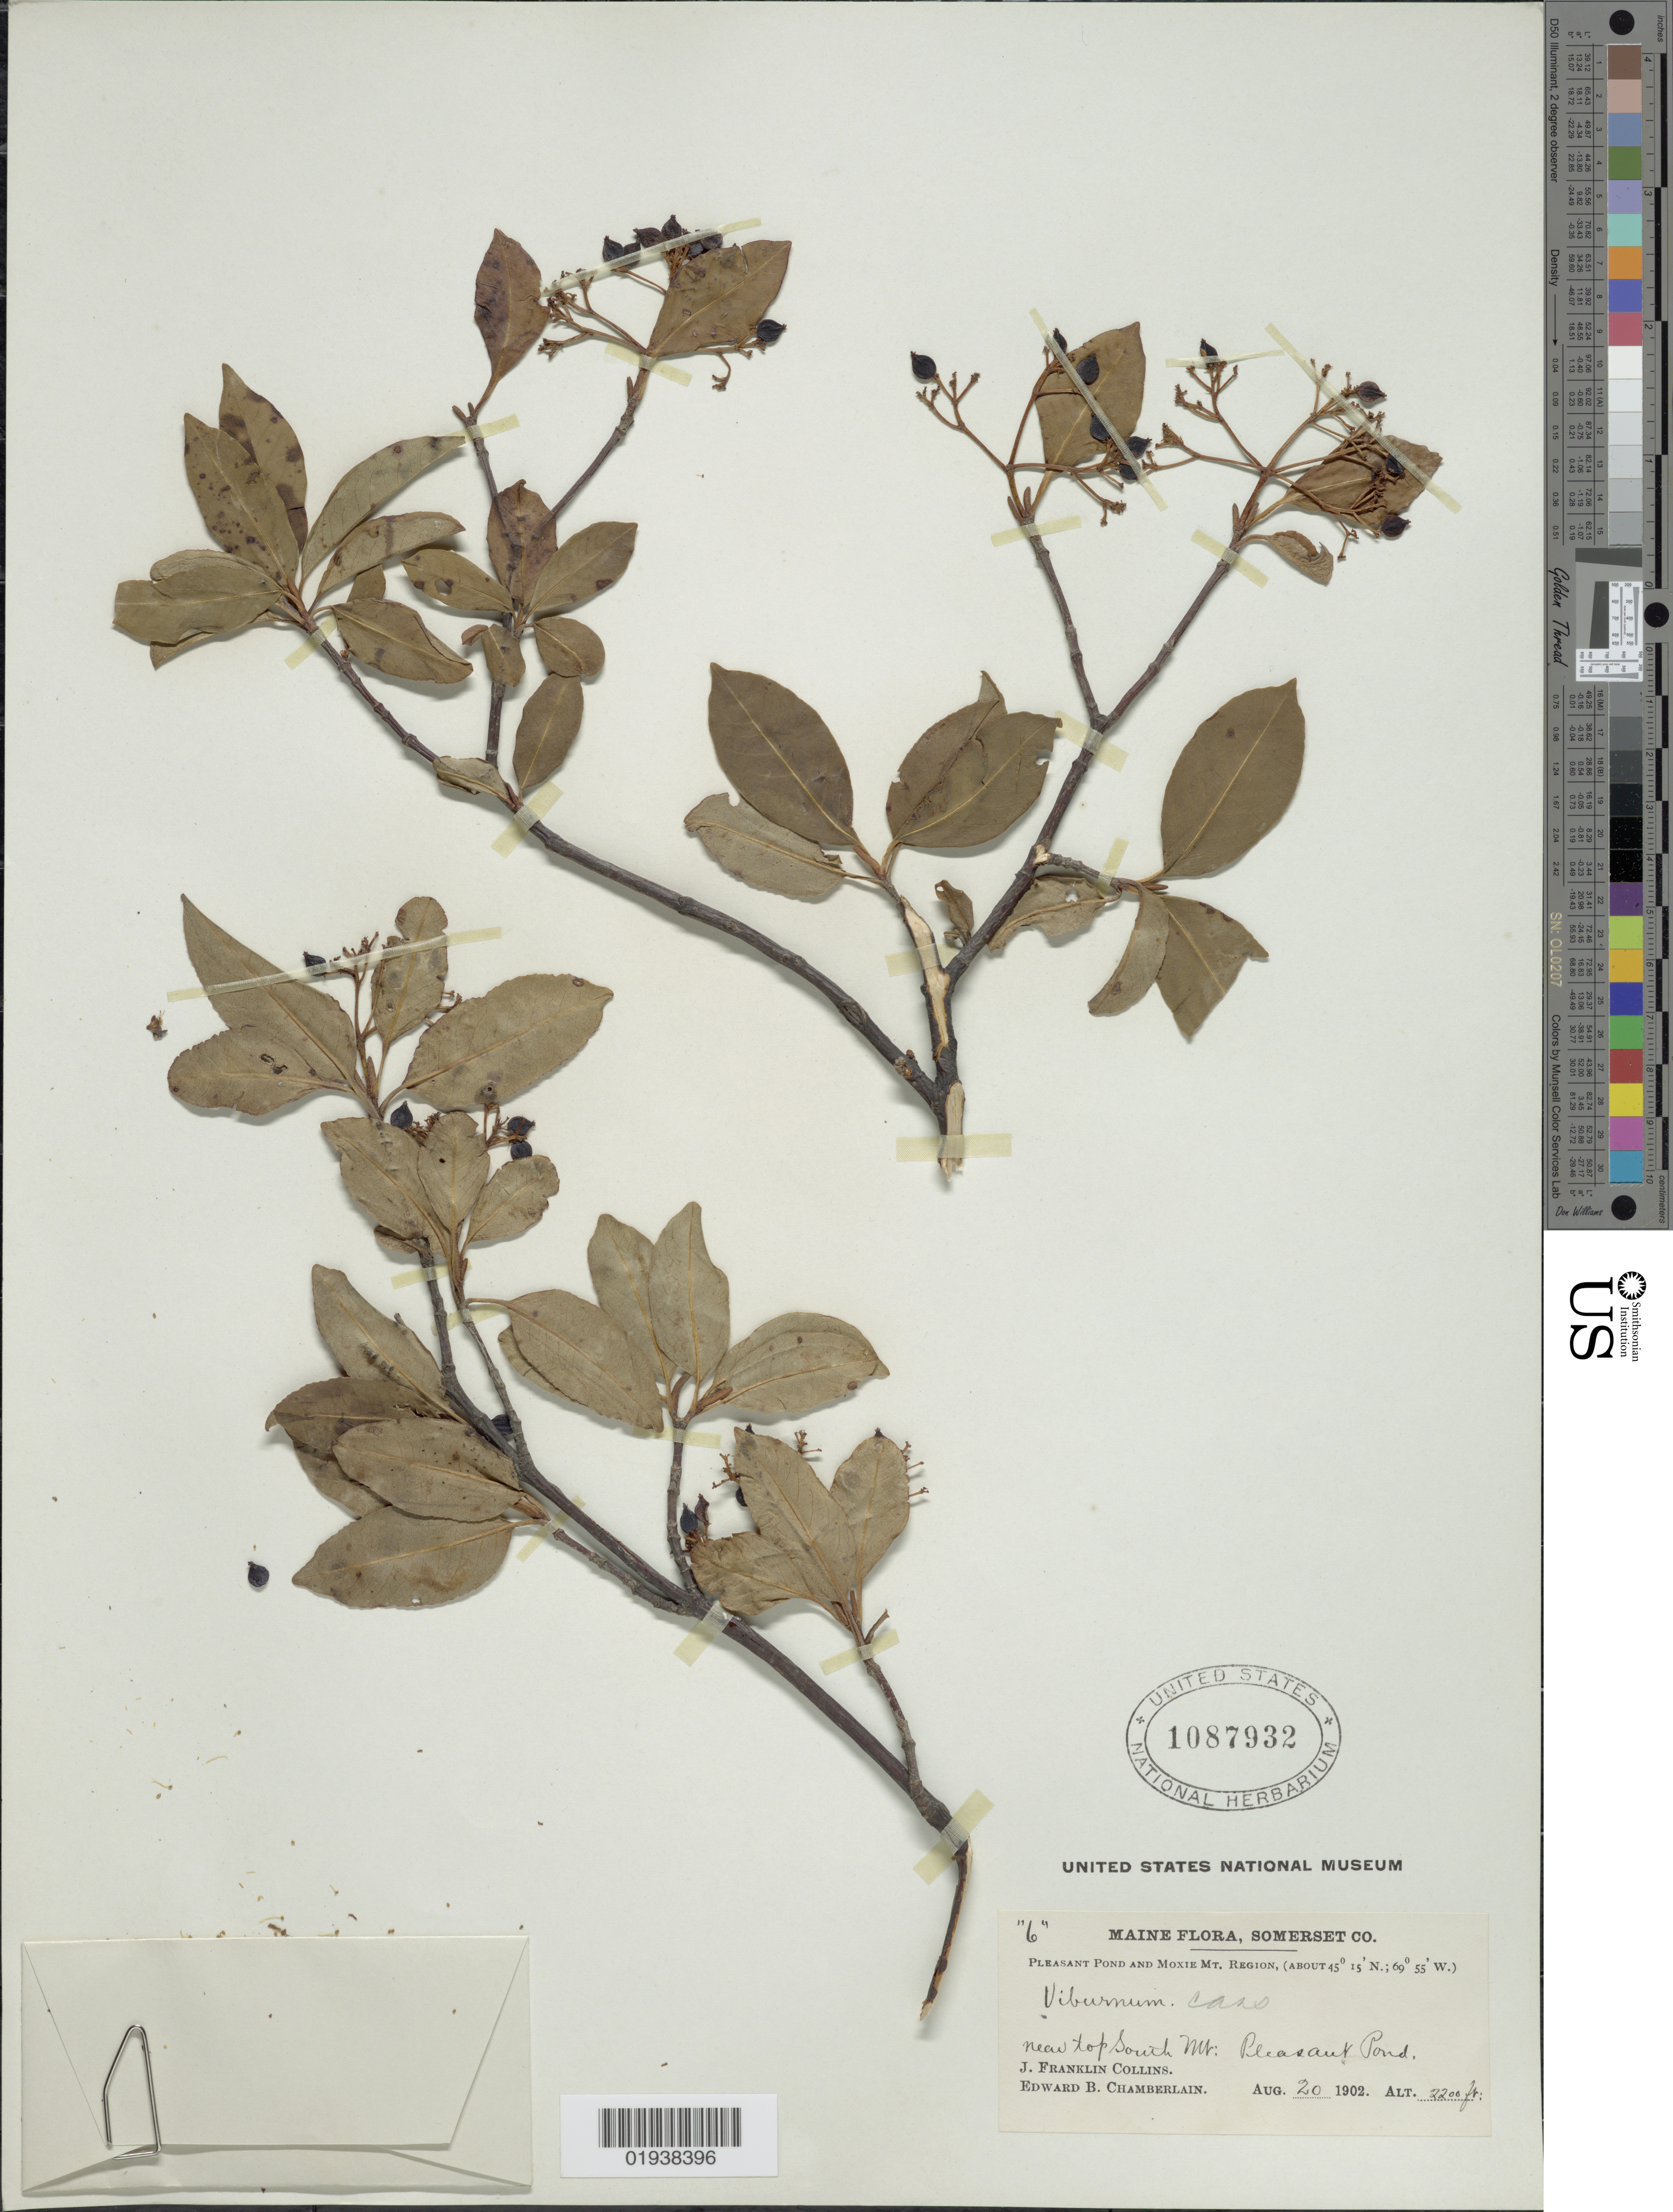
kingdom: Plantae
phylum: Tracheophyta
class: Magnoliopsida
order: Dipsacales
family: Viburnaceae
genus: Viburnum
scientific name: Viburnum cassinoides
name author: L.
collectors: J. Collins & E. Chamberlain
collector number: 6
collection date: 1902-08-20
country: United States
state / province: Maine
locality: Somerset Co. Pleasant Pond and Moxie Mt. Region. Near top South Mt. Pleasant Pond.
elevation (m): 671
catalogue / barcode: US 1087932